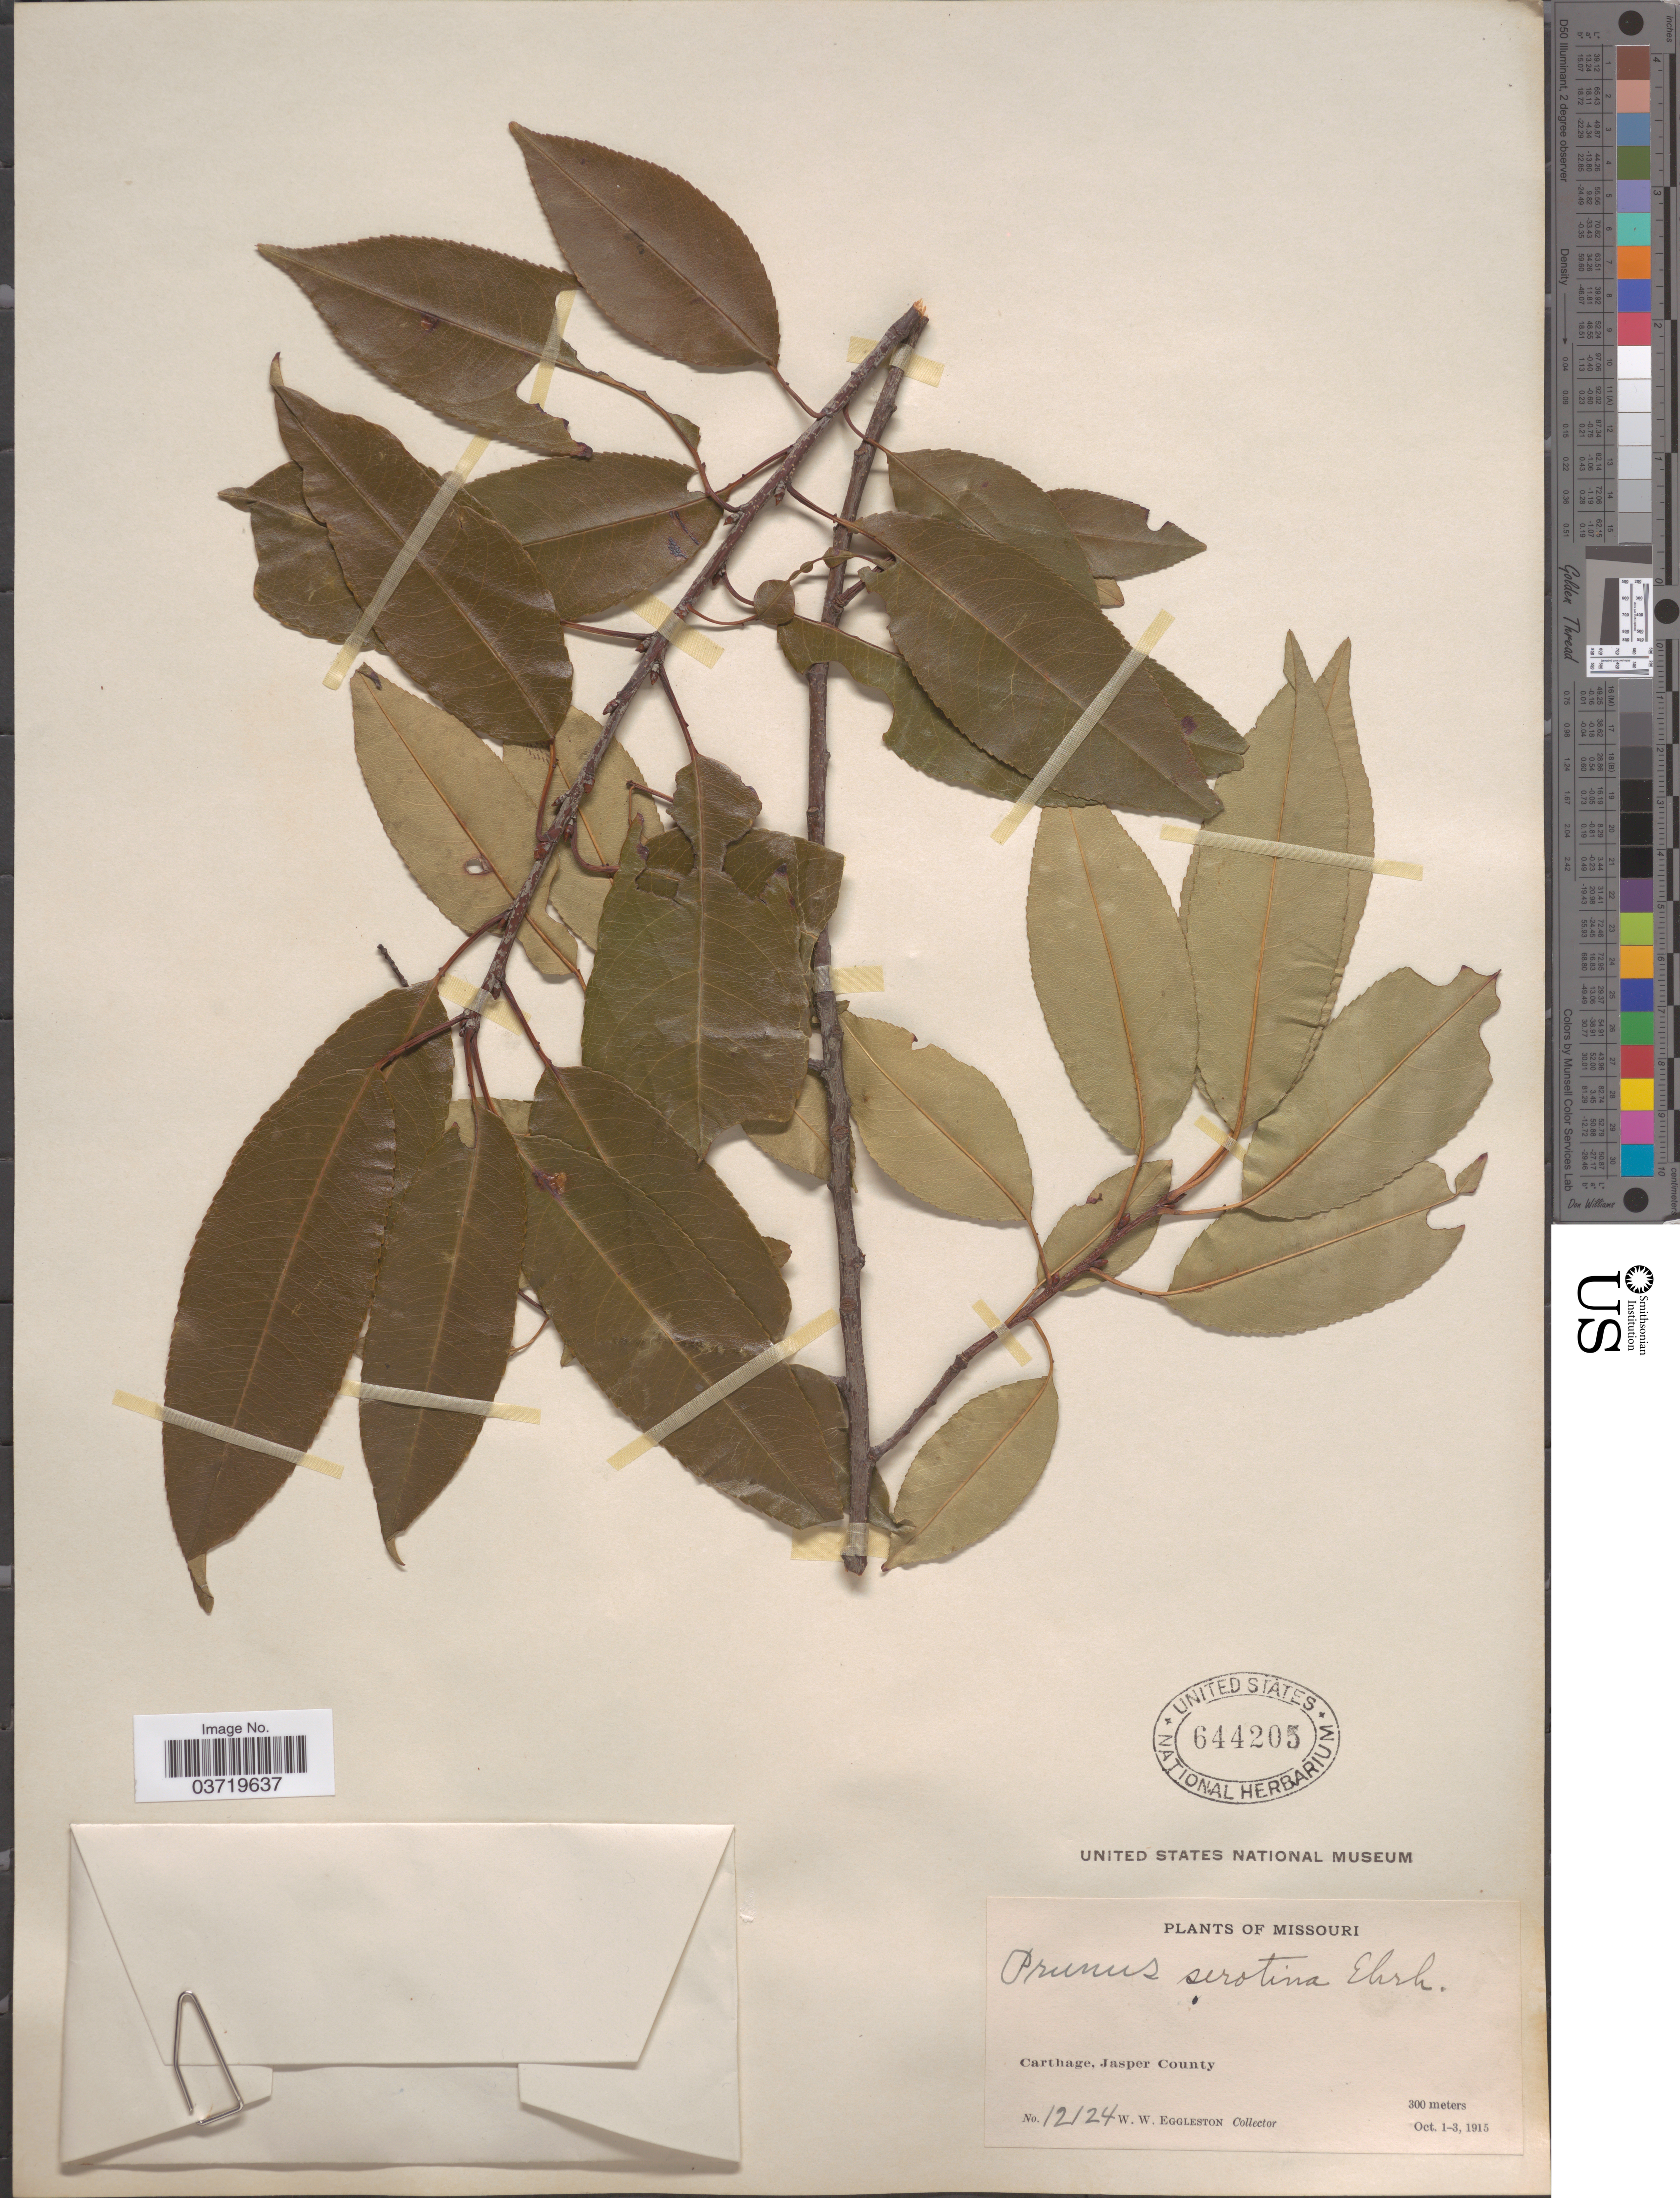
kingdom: Plantae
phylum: Tracheophyta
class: Magnoliopsida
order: Rosales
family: Rosaceae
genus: Prunus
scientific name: Prunus serotina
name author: Ehrh.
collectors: W. W. Eggleston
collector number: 12124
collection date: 1915-10-01/1915-10-03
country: United States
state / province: Missouri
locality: Carthage, Jasper County.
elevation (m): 300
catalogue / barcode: US 644205